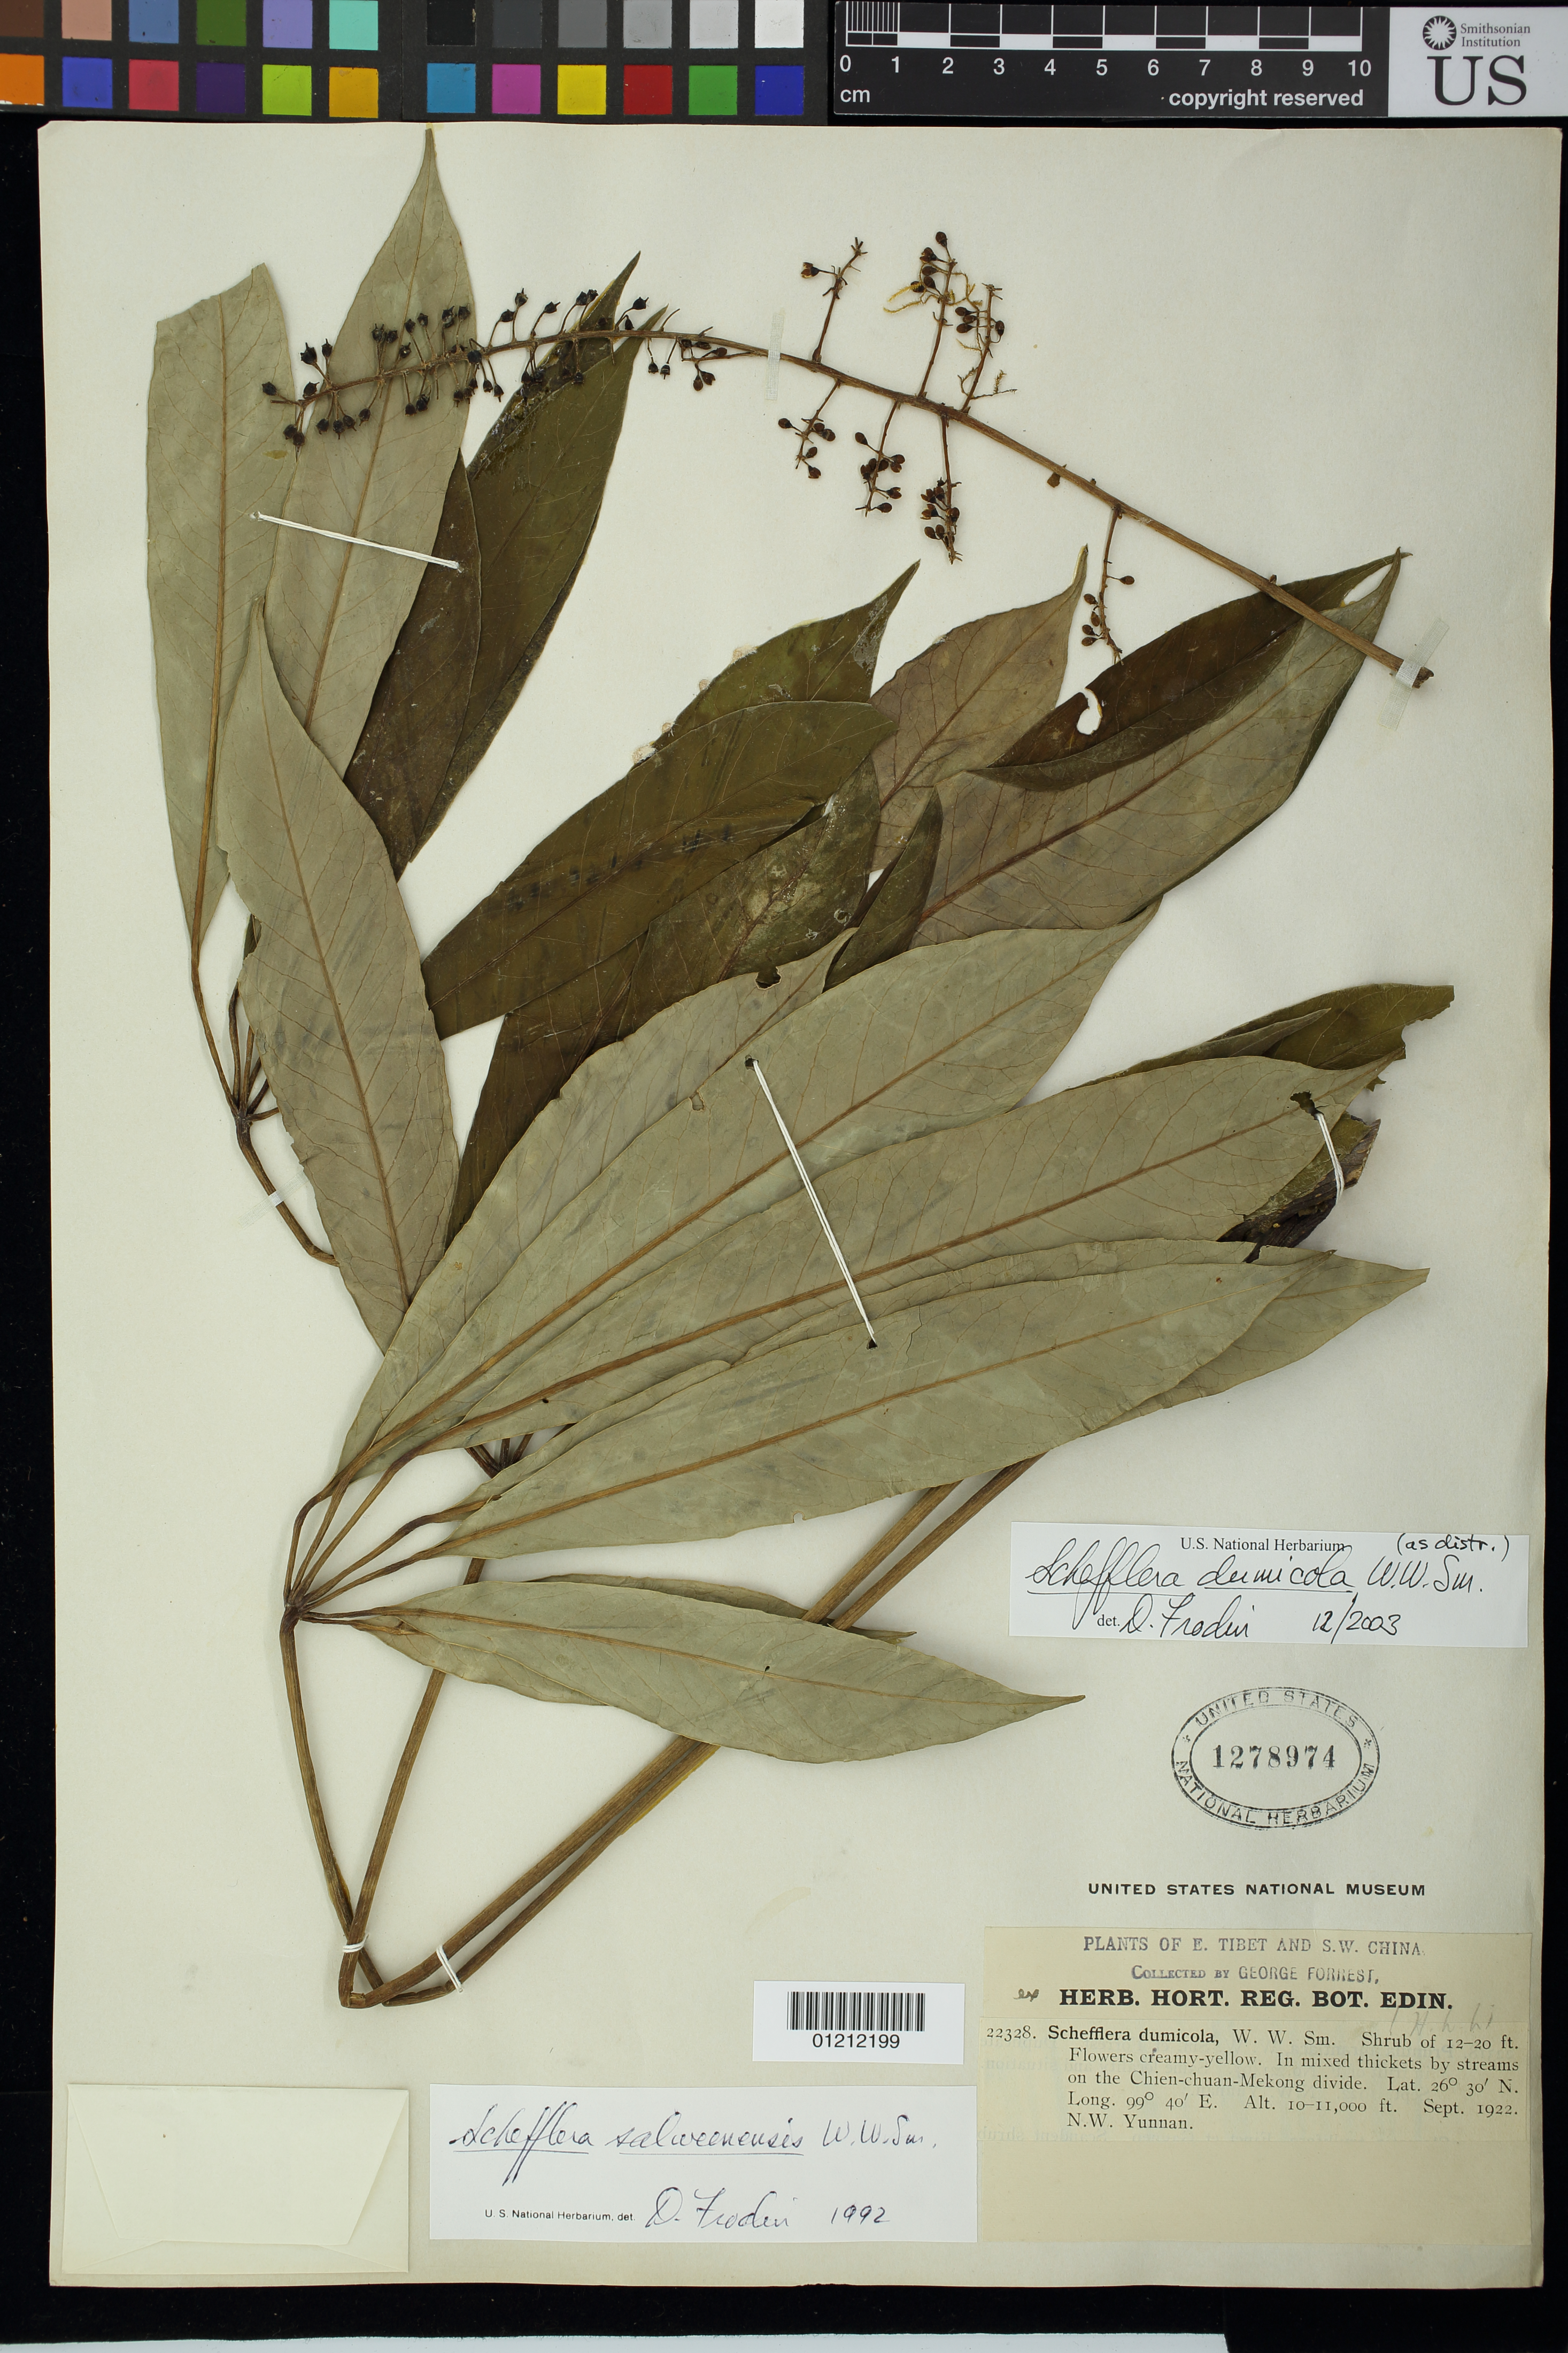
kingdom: Plantae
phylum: Tracheophyta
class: Magnoliopsida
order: Apiales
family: Araliaceae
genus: Schefflera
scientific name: Schefflera dumicola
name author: W.W. Sm.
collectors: G. Forrest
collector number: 22328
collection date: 1922-09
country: China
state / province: Yunnan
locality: By streams on the Chien-chuan-Mekong divide. N.W. Yunnan.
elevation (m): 3048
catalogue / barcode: US 1278974